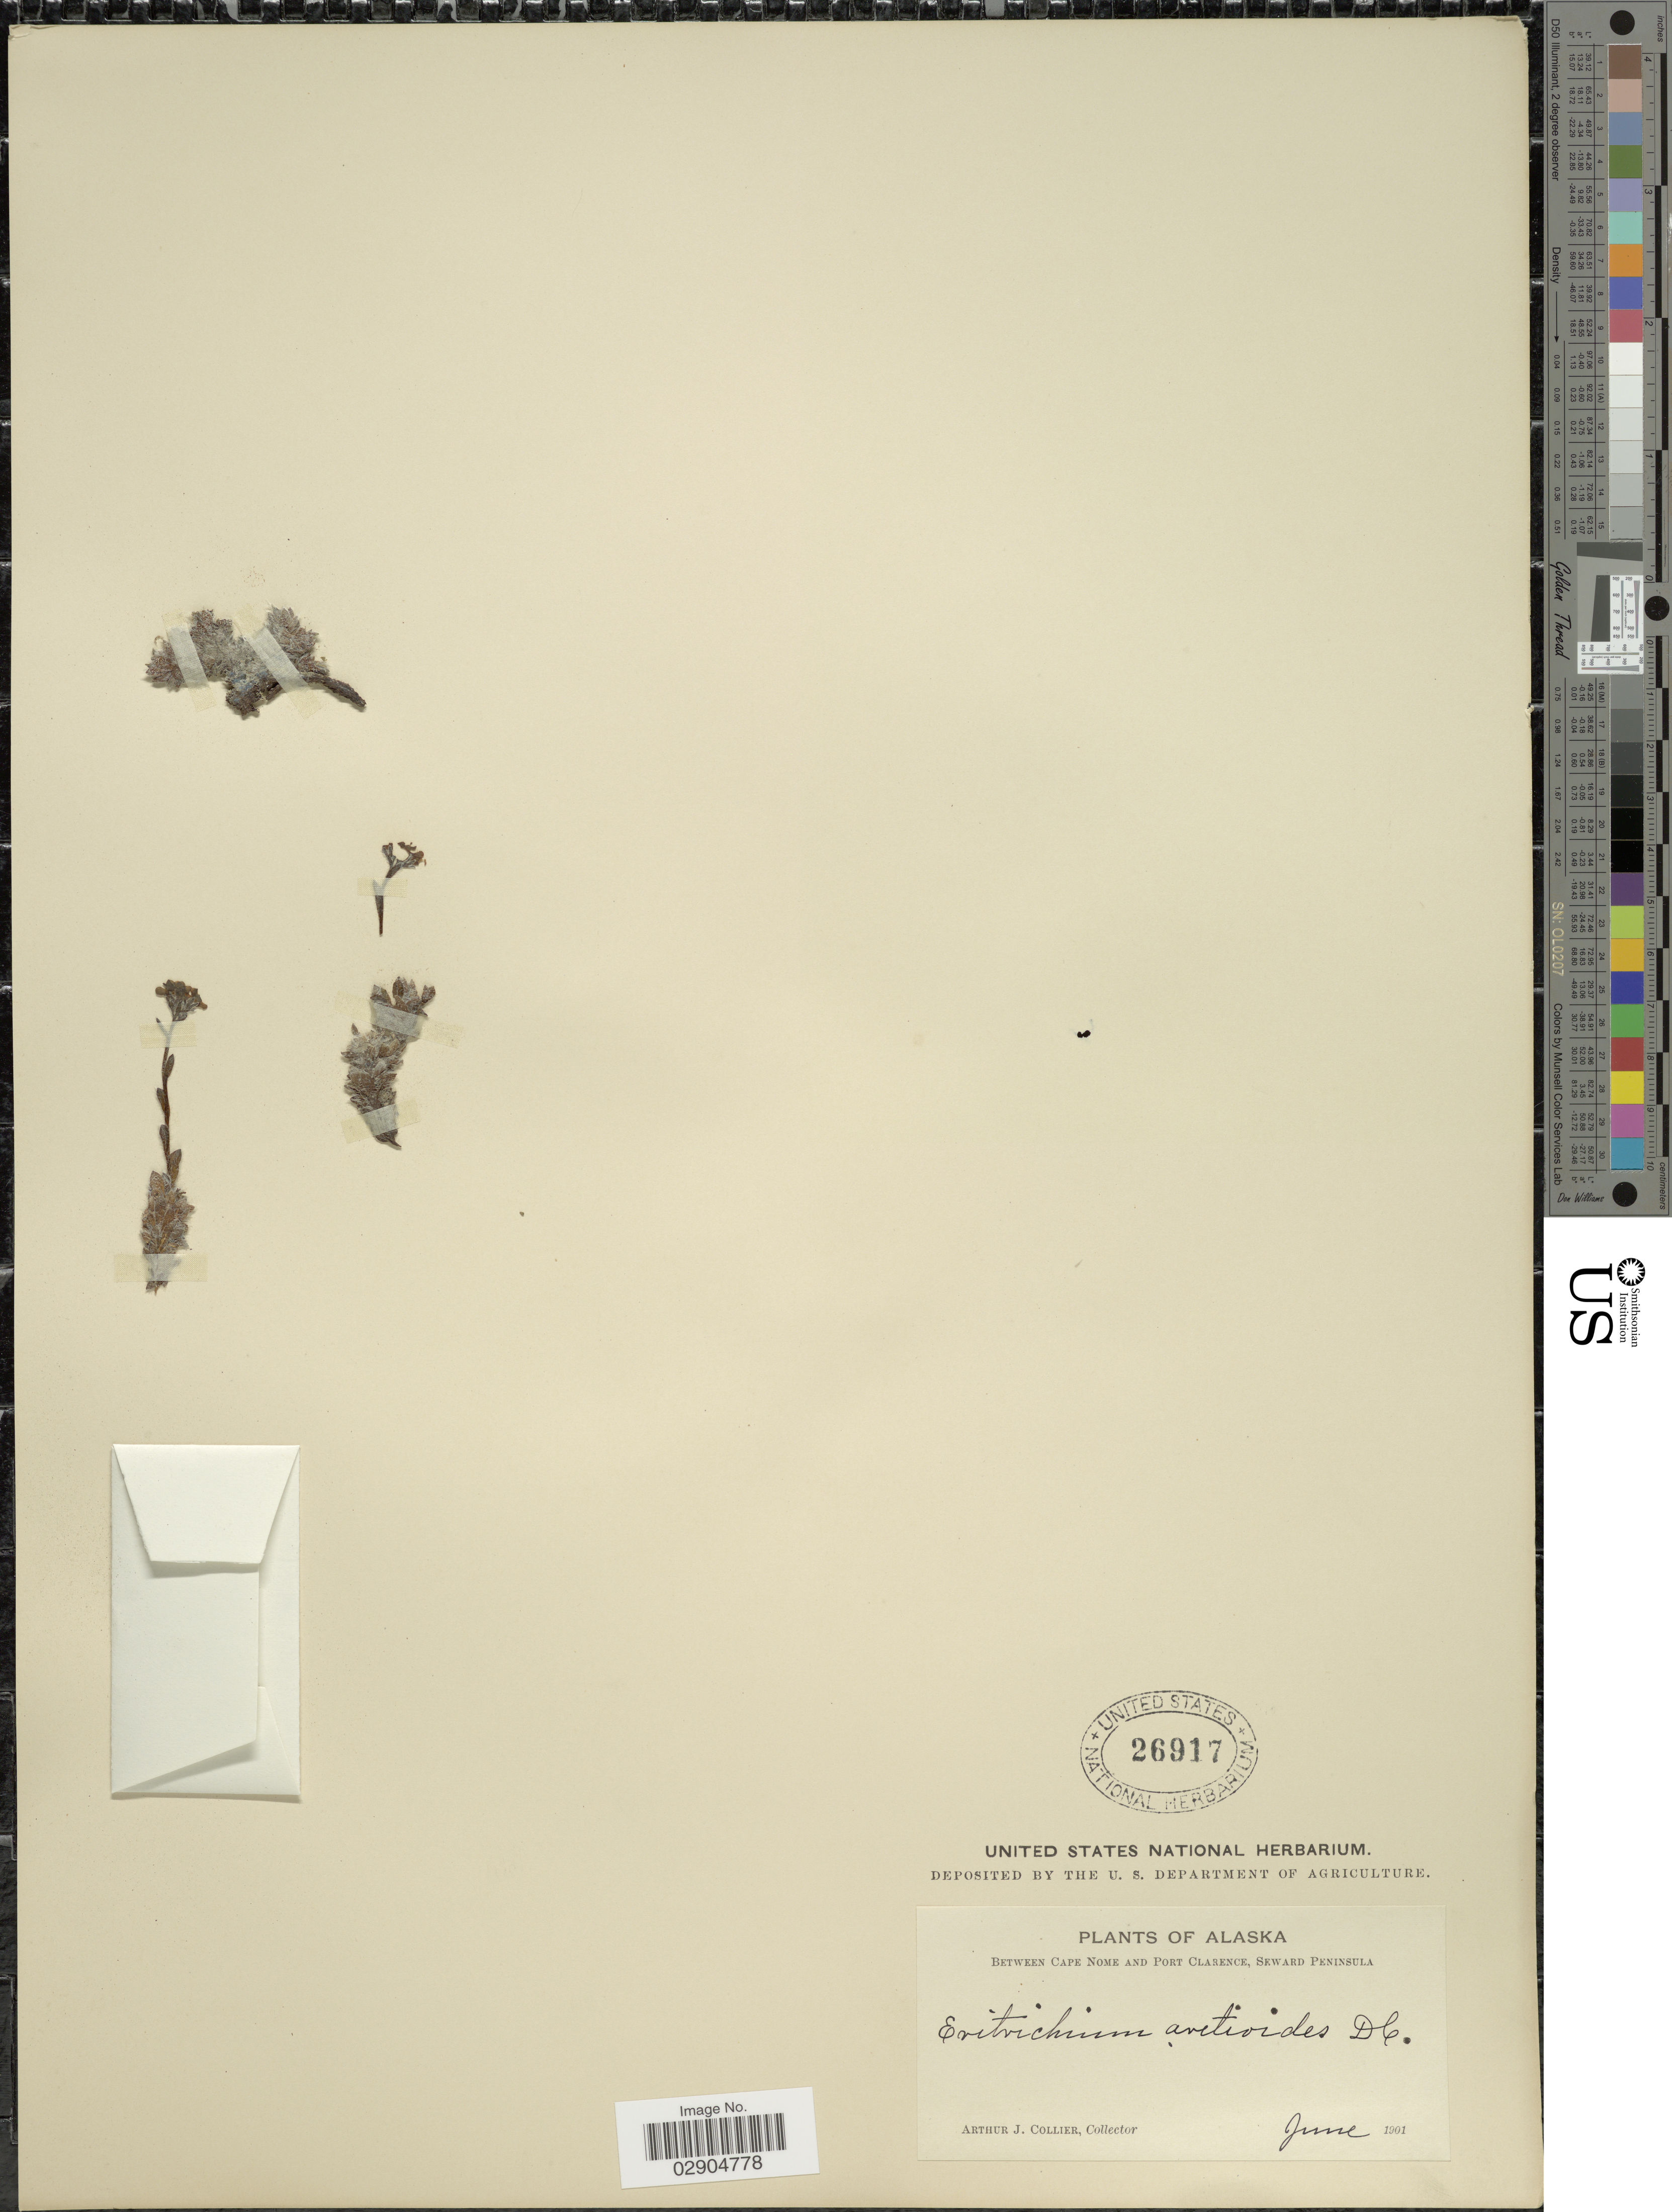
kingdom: Plantae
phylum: Tracheophyta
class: Magnoliopsida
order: Boraginales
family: Boraginaceae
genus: Eritrichium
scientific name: Eritrichium aretioides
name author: (Cham.) DC.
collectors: A. Collier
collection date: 1901-06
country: United States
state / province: Alaska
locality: Between Cape Nome and Port Clarence, Seward Peninsula.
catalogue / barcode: US 26917